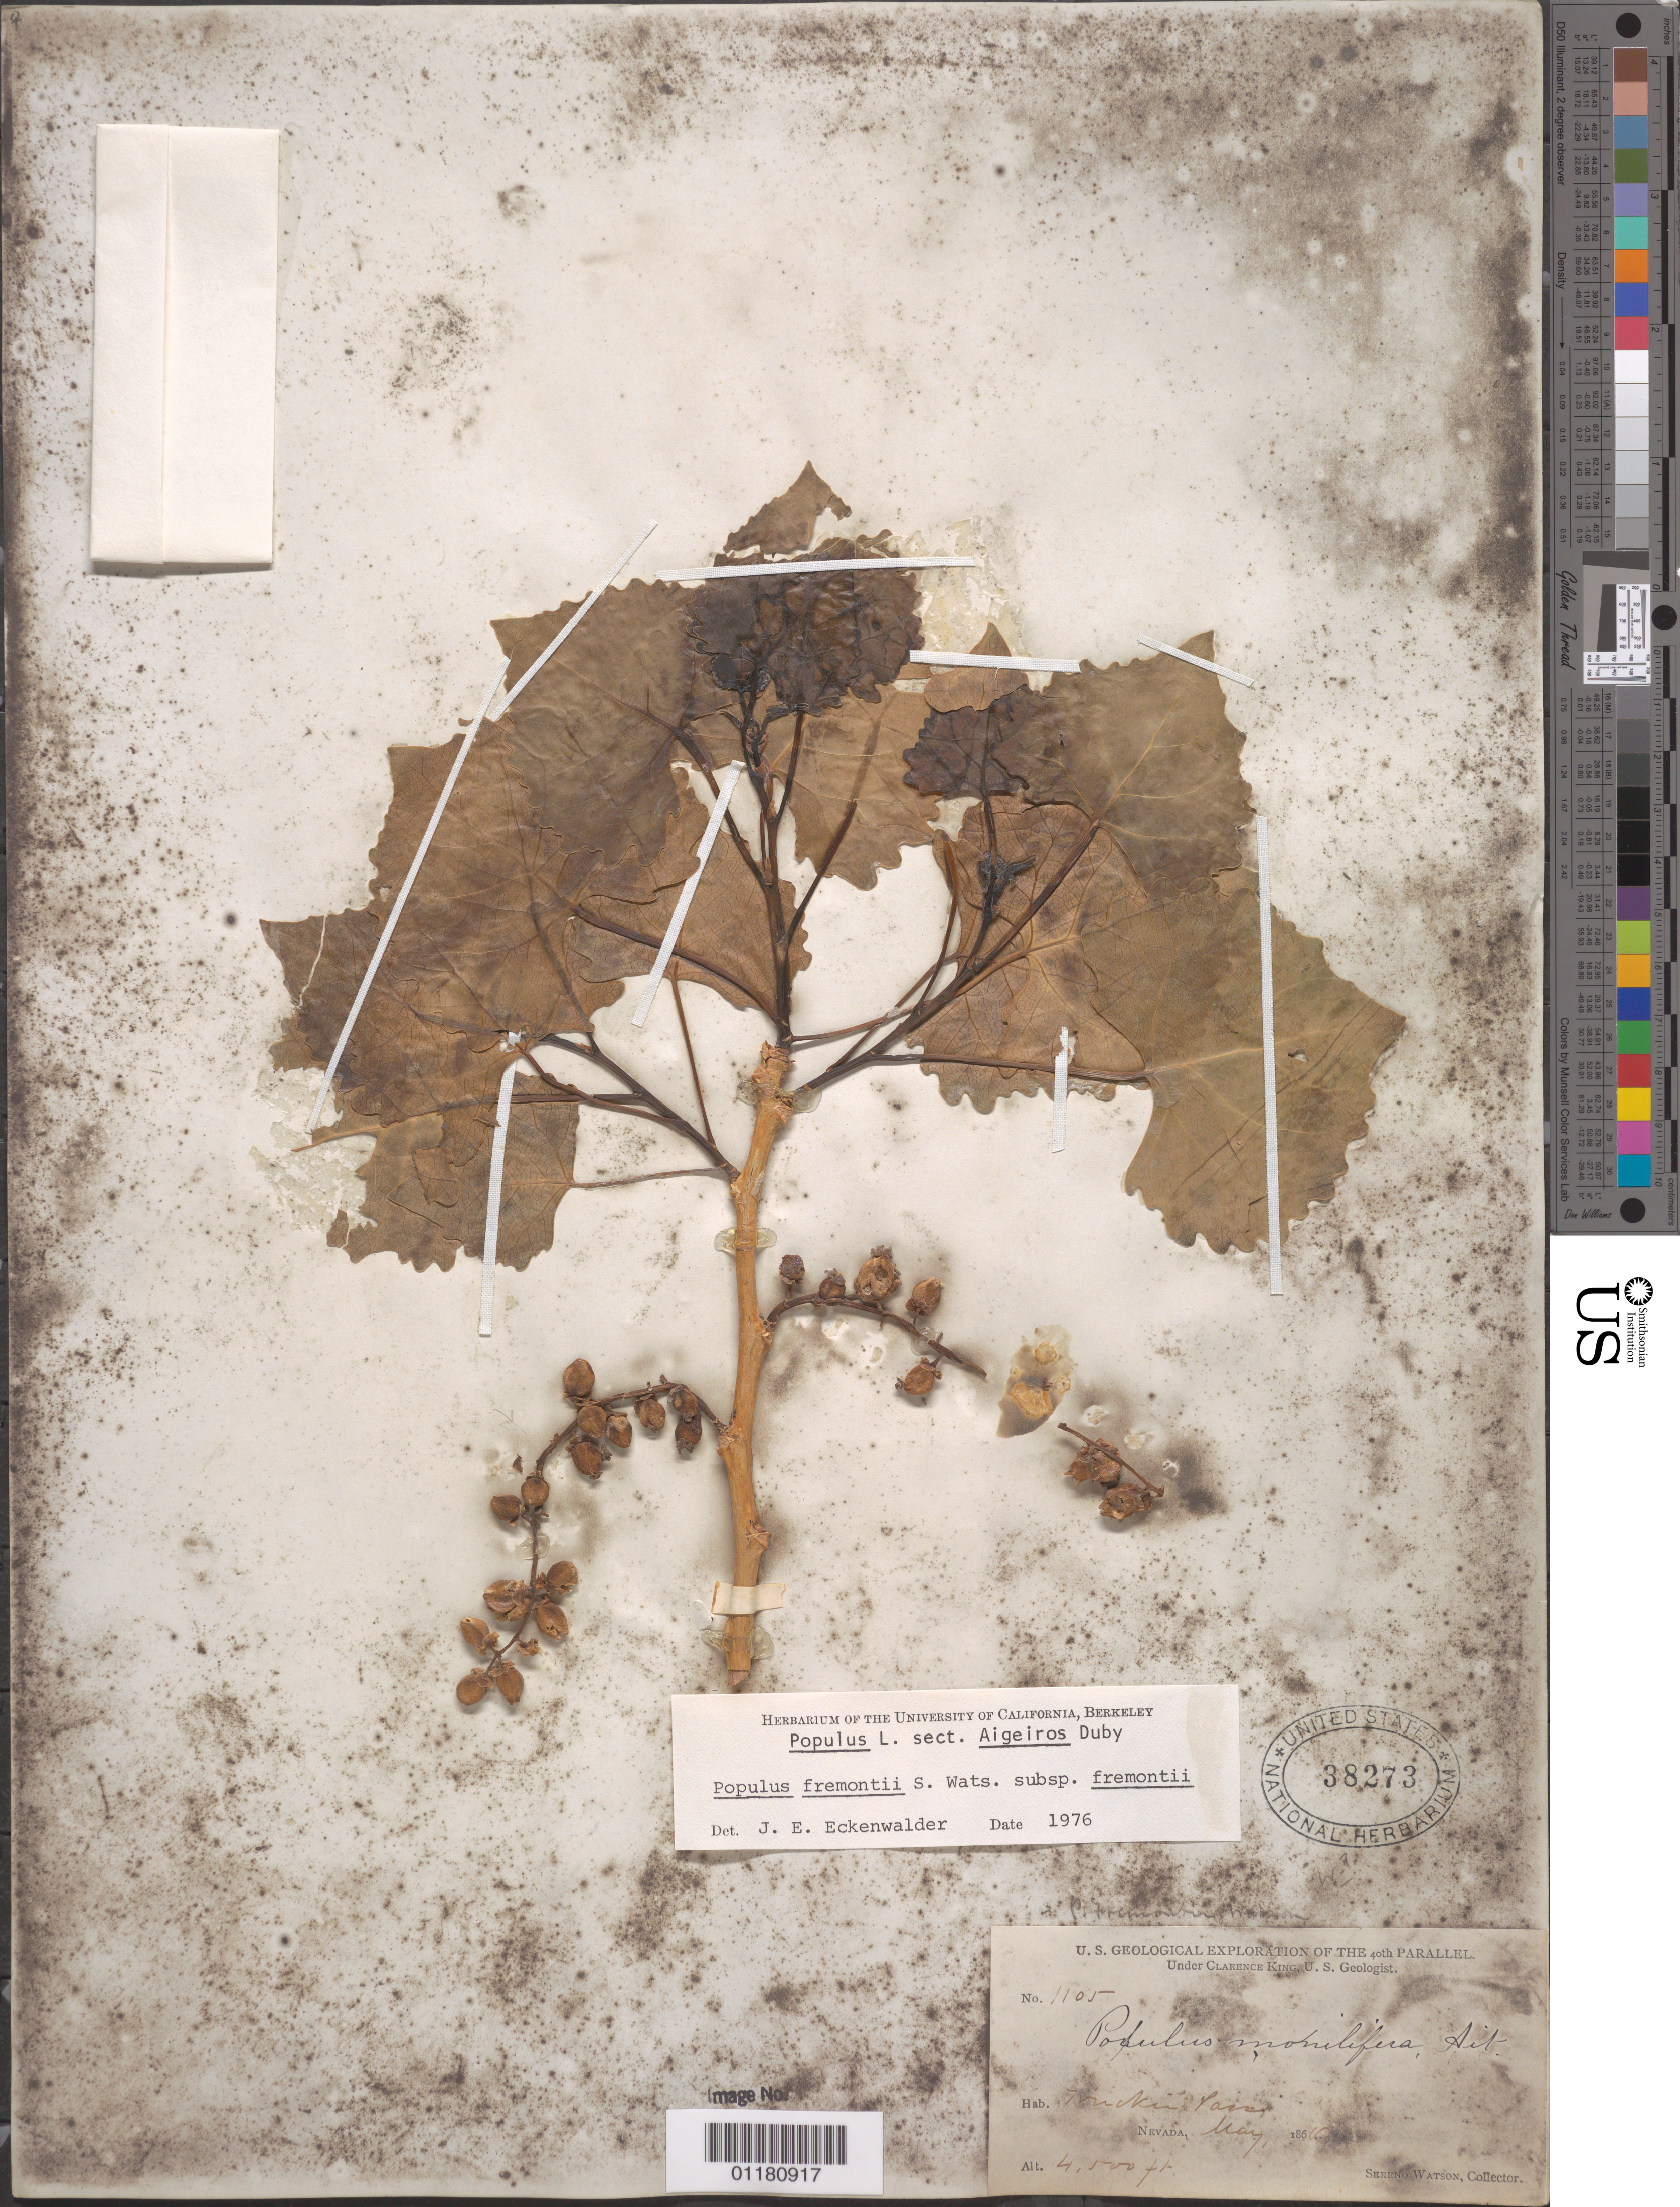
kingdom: Plantae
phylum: Tracheophyta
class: Magnoliopsida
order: Malpighiales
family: Salicaceae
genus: Populus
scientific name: Populus fremontii subsp. fremontii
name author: S. Watson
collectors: S. Watson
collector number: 1105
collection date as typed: May 1868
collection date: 1868-05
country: United States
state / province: Nevada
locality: Truckee Pass.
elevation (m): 1372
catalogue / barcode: US 38273